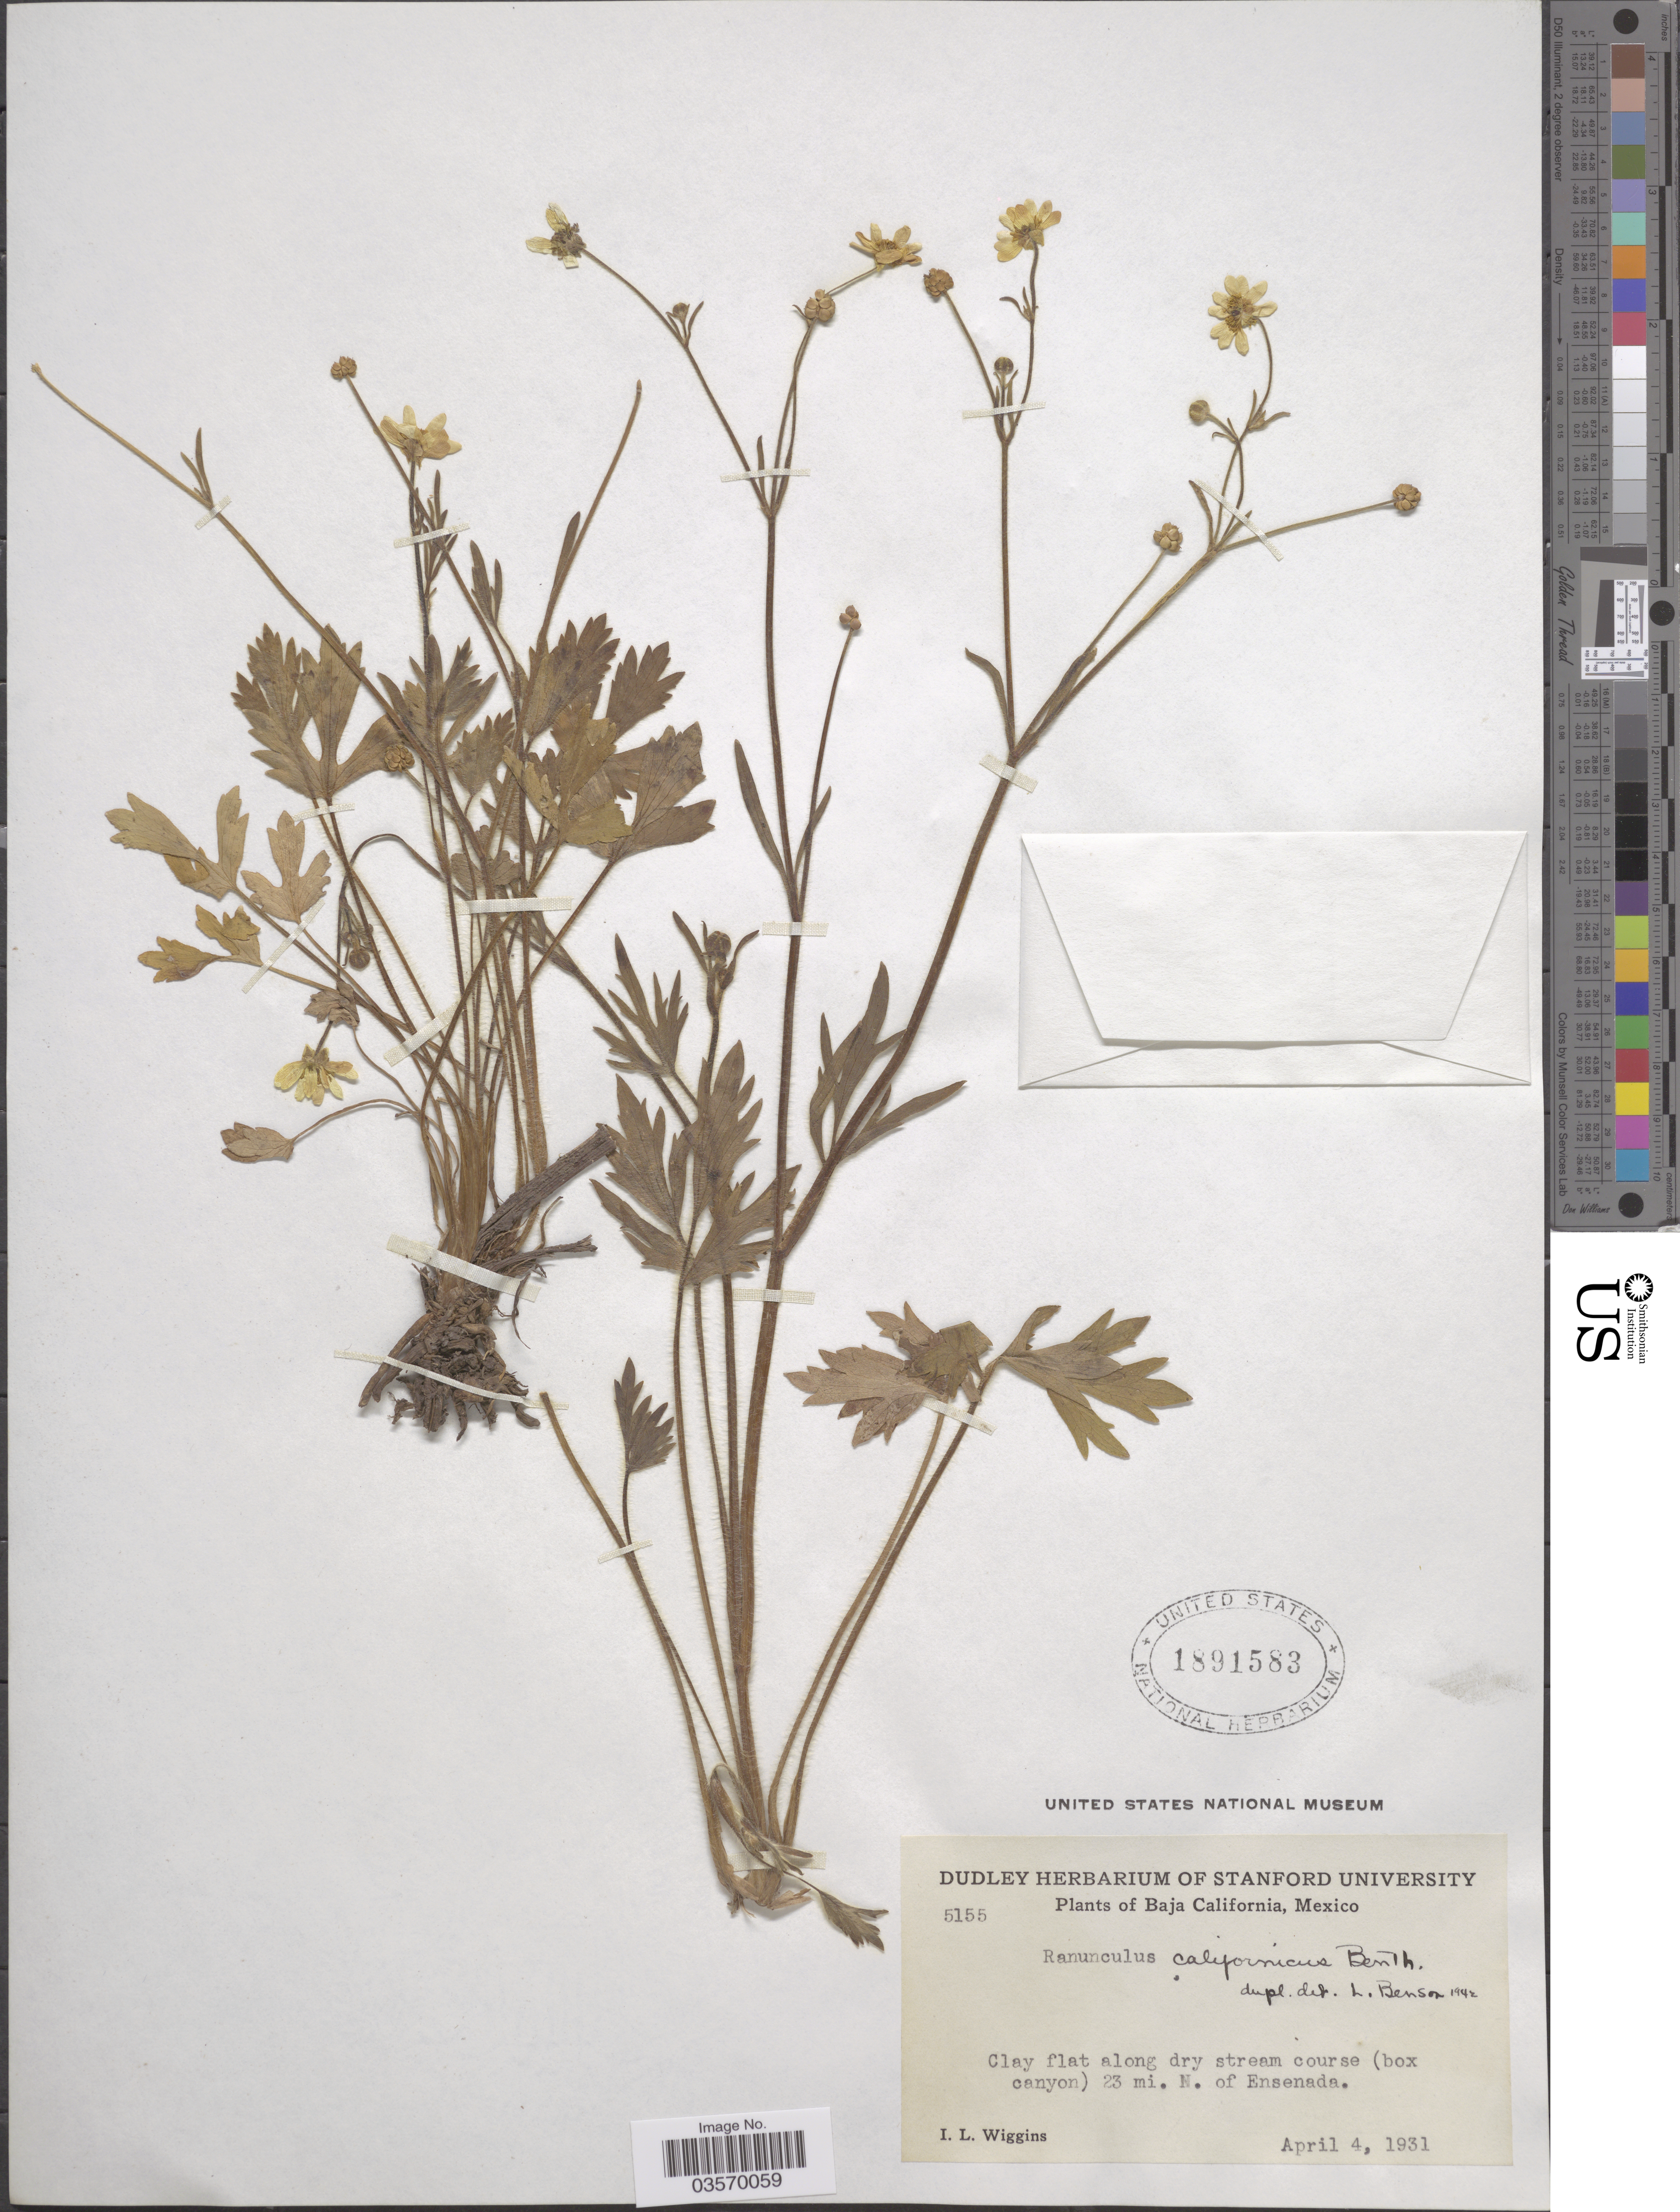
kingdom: Plantae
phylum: Tracheophyta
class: Magnoliopsida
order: Ranunculales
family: Ranunculaceae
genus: Ranunculus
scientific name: Ranunculus californicus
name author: Benth.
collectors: I. L. Wiggins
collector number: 5155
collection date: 1931-04-04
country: Mexico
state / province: Baja California Norte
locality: Clay flat along dry stream course (box canyon) 23 mi. N. of Ensenada.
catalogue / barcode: US 1891583